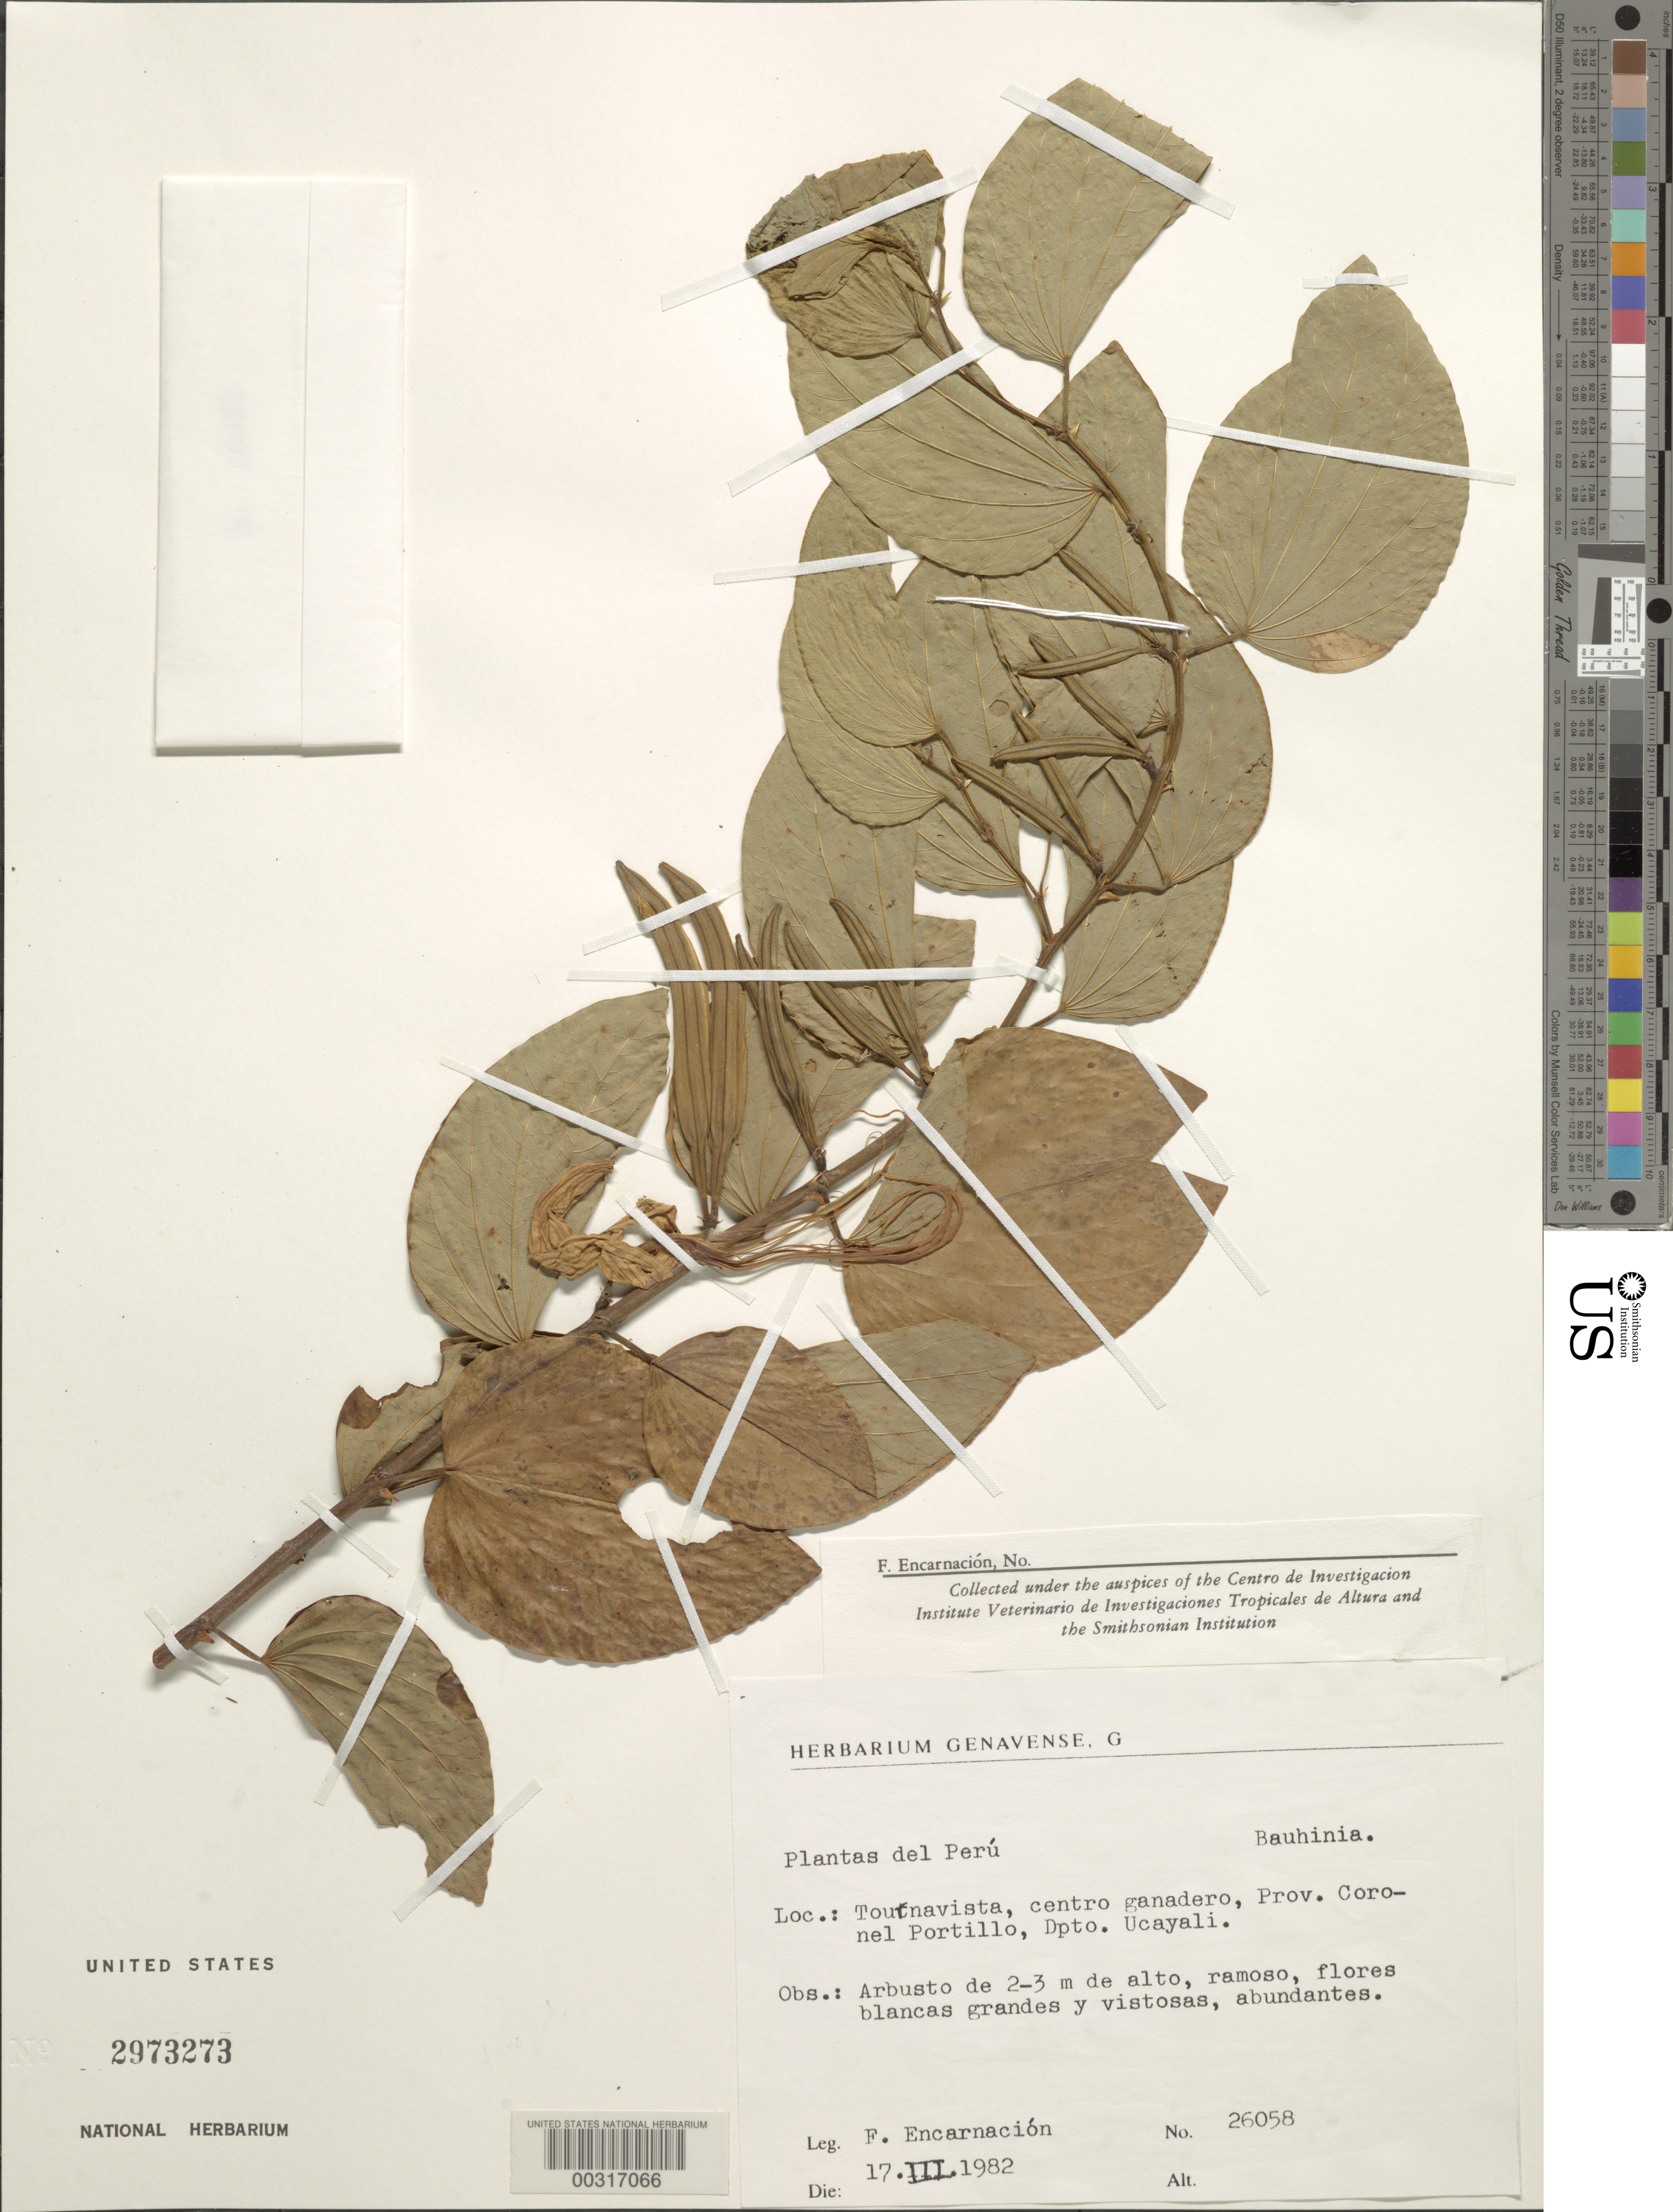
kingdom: Plantae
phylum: Tracheophyta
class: Magnoliopsida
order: Fabales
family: Fabaceae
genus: Bauhinia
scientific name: Bauhinia sp.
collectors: F. Encarnación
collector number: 26058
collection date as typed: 17 Mar 1982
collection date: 1982-03-17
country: Peru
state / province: Loreto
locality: Coronel Portillo Prov. [?], Tournavista [?], Centro Ganadero, Ucayali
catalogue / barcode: US 2973273